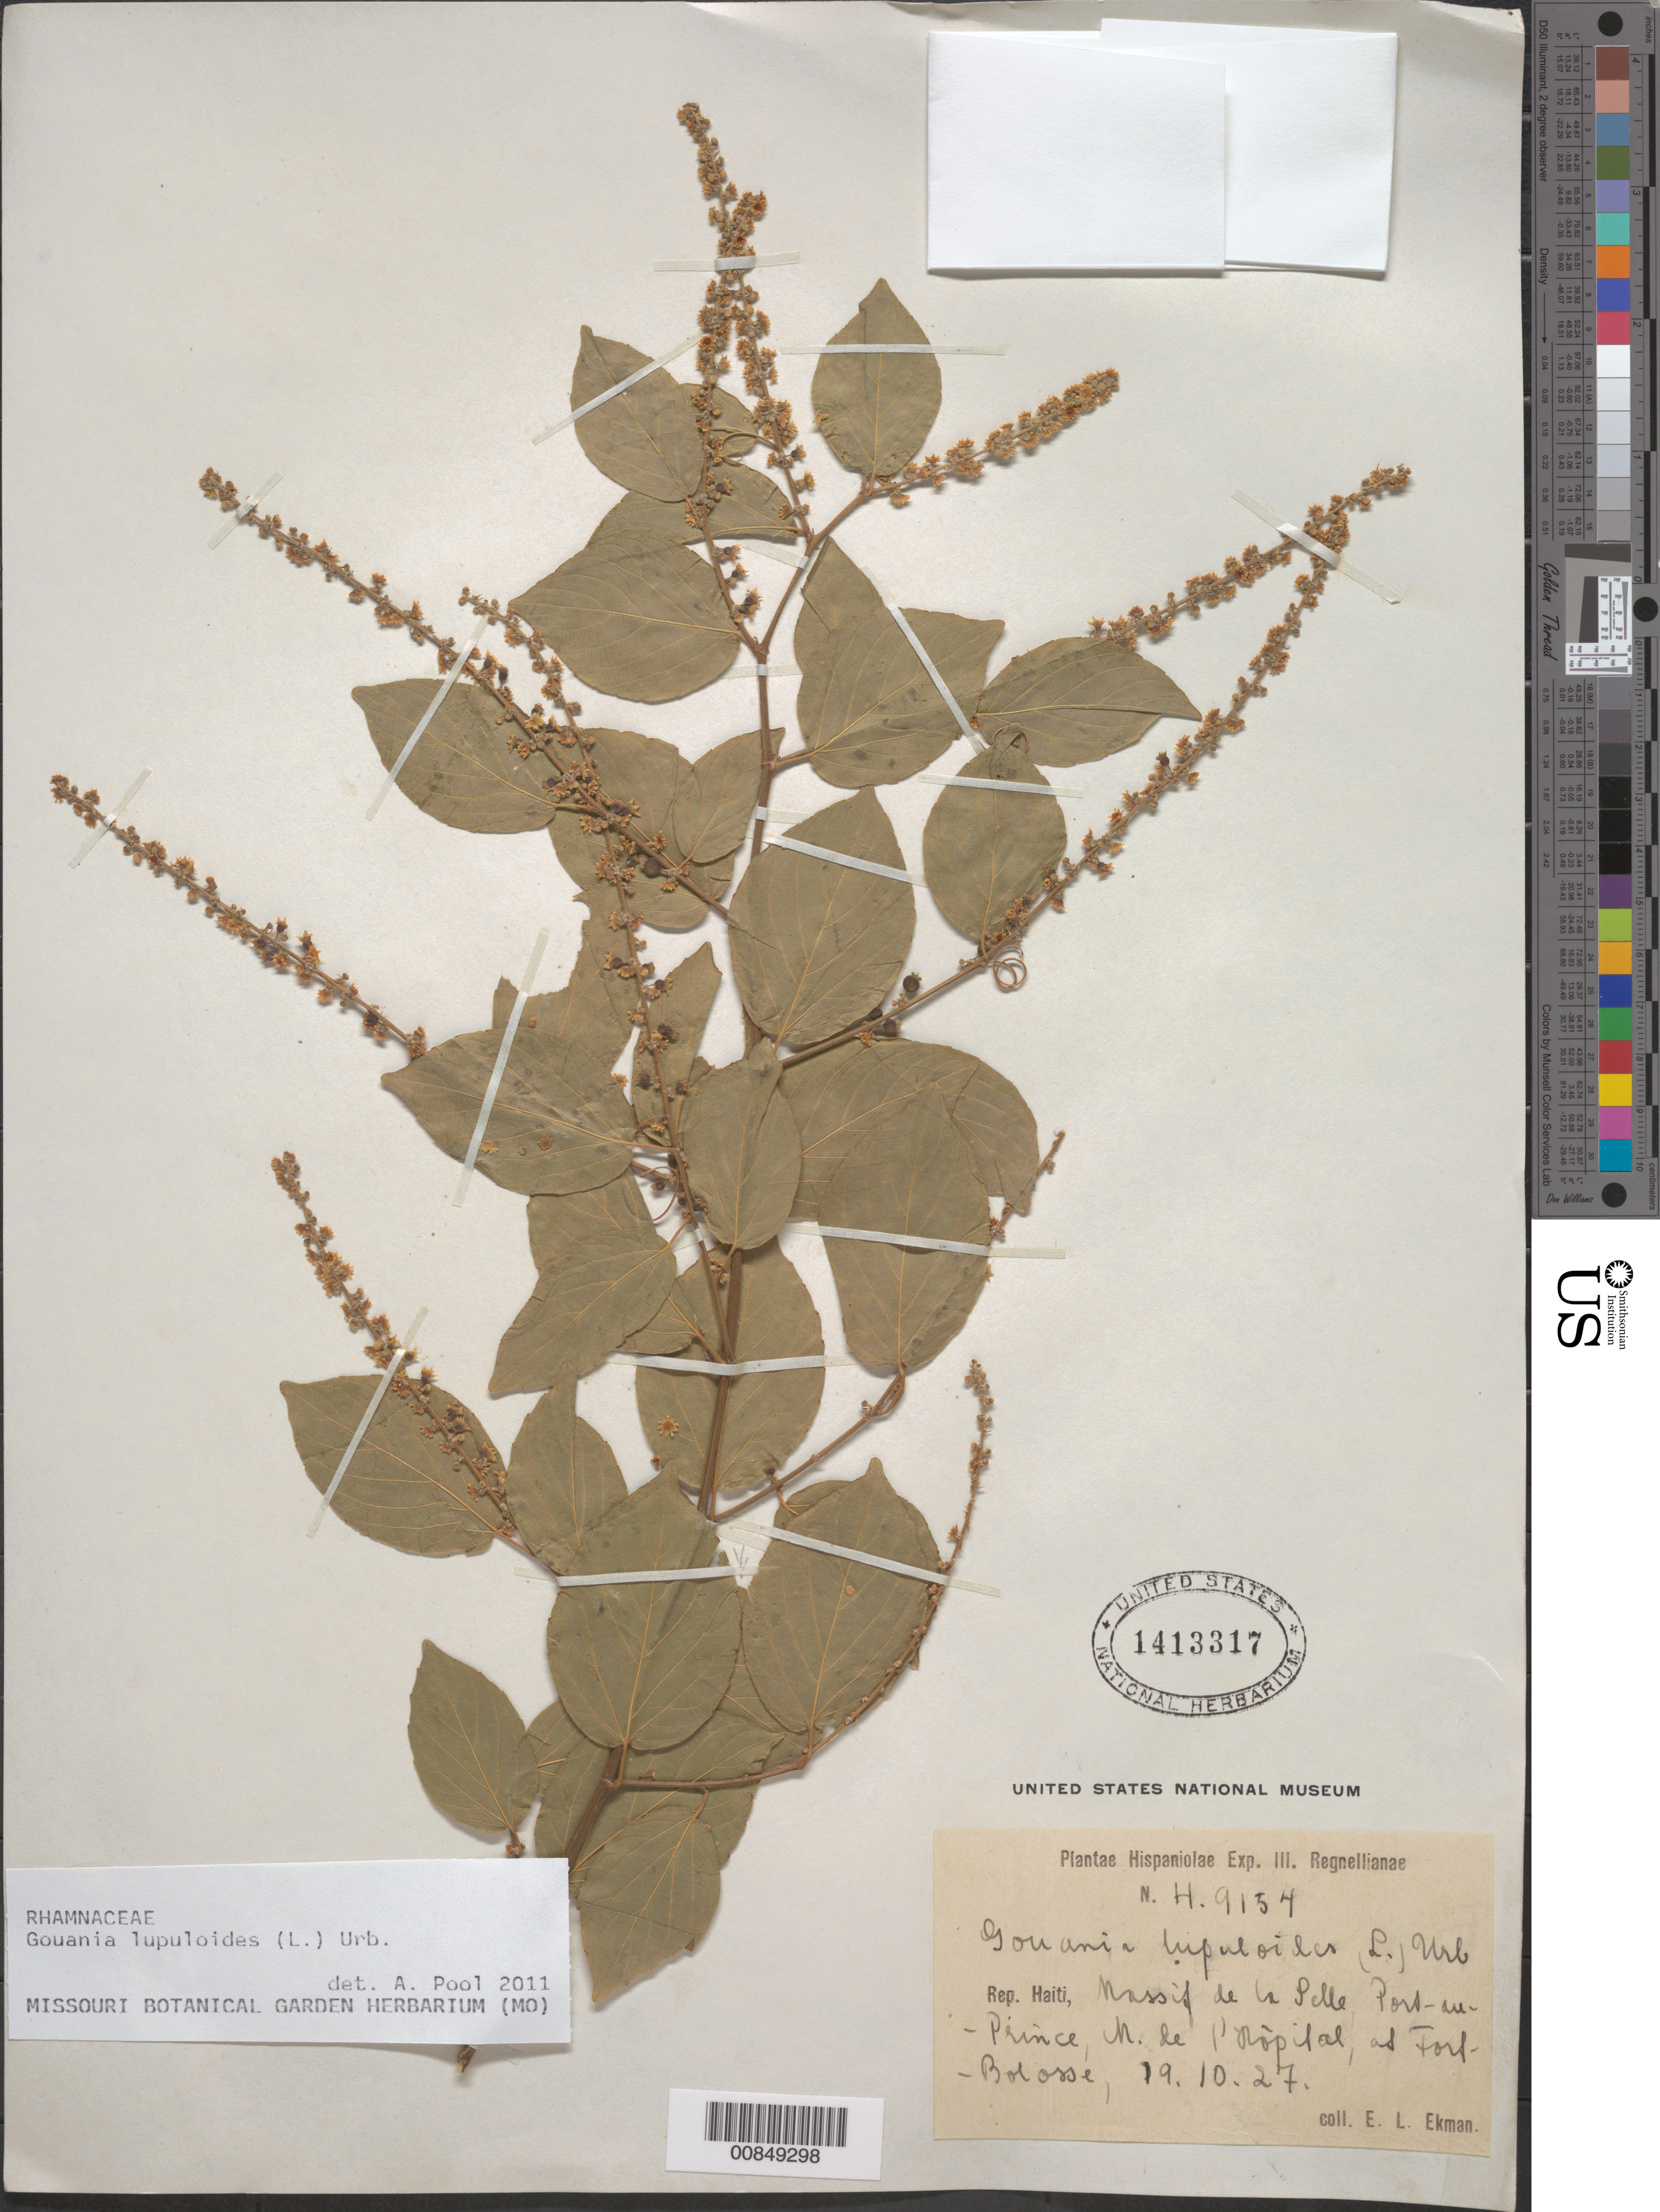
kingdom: Plantae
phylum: Tracheophyta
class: Magnoliopsida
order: Rosales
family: Rhamnaceae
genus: Gouania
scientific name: Gouania lupuloides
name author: (L.) Urb.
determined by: Pool, A., (MO), Missouri Botanical Garden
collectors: E. L. Ekman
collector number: H 9154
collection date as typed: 19 Oct 1927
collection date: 1927-10-19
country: Haiti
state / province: Ouest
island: Hispaniola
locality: Massif de la Selle, Port-au-Prince, Morne de l'Hôpital, at Fort Bolosse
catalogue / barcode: US 1413317